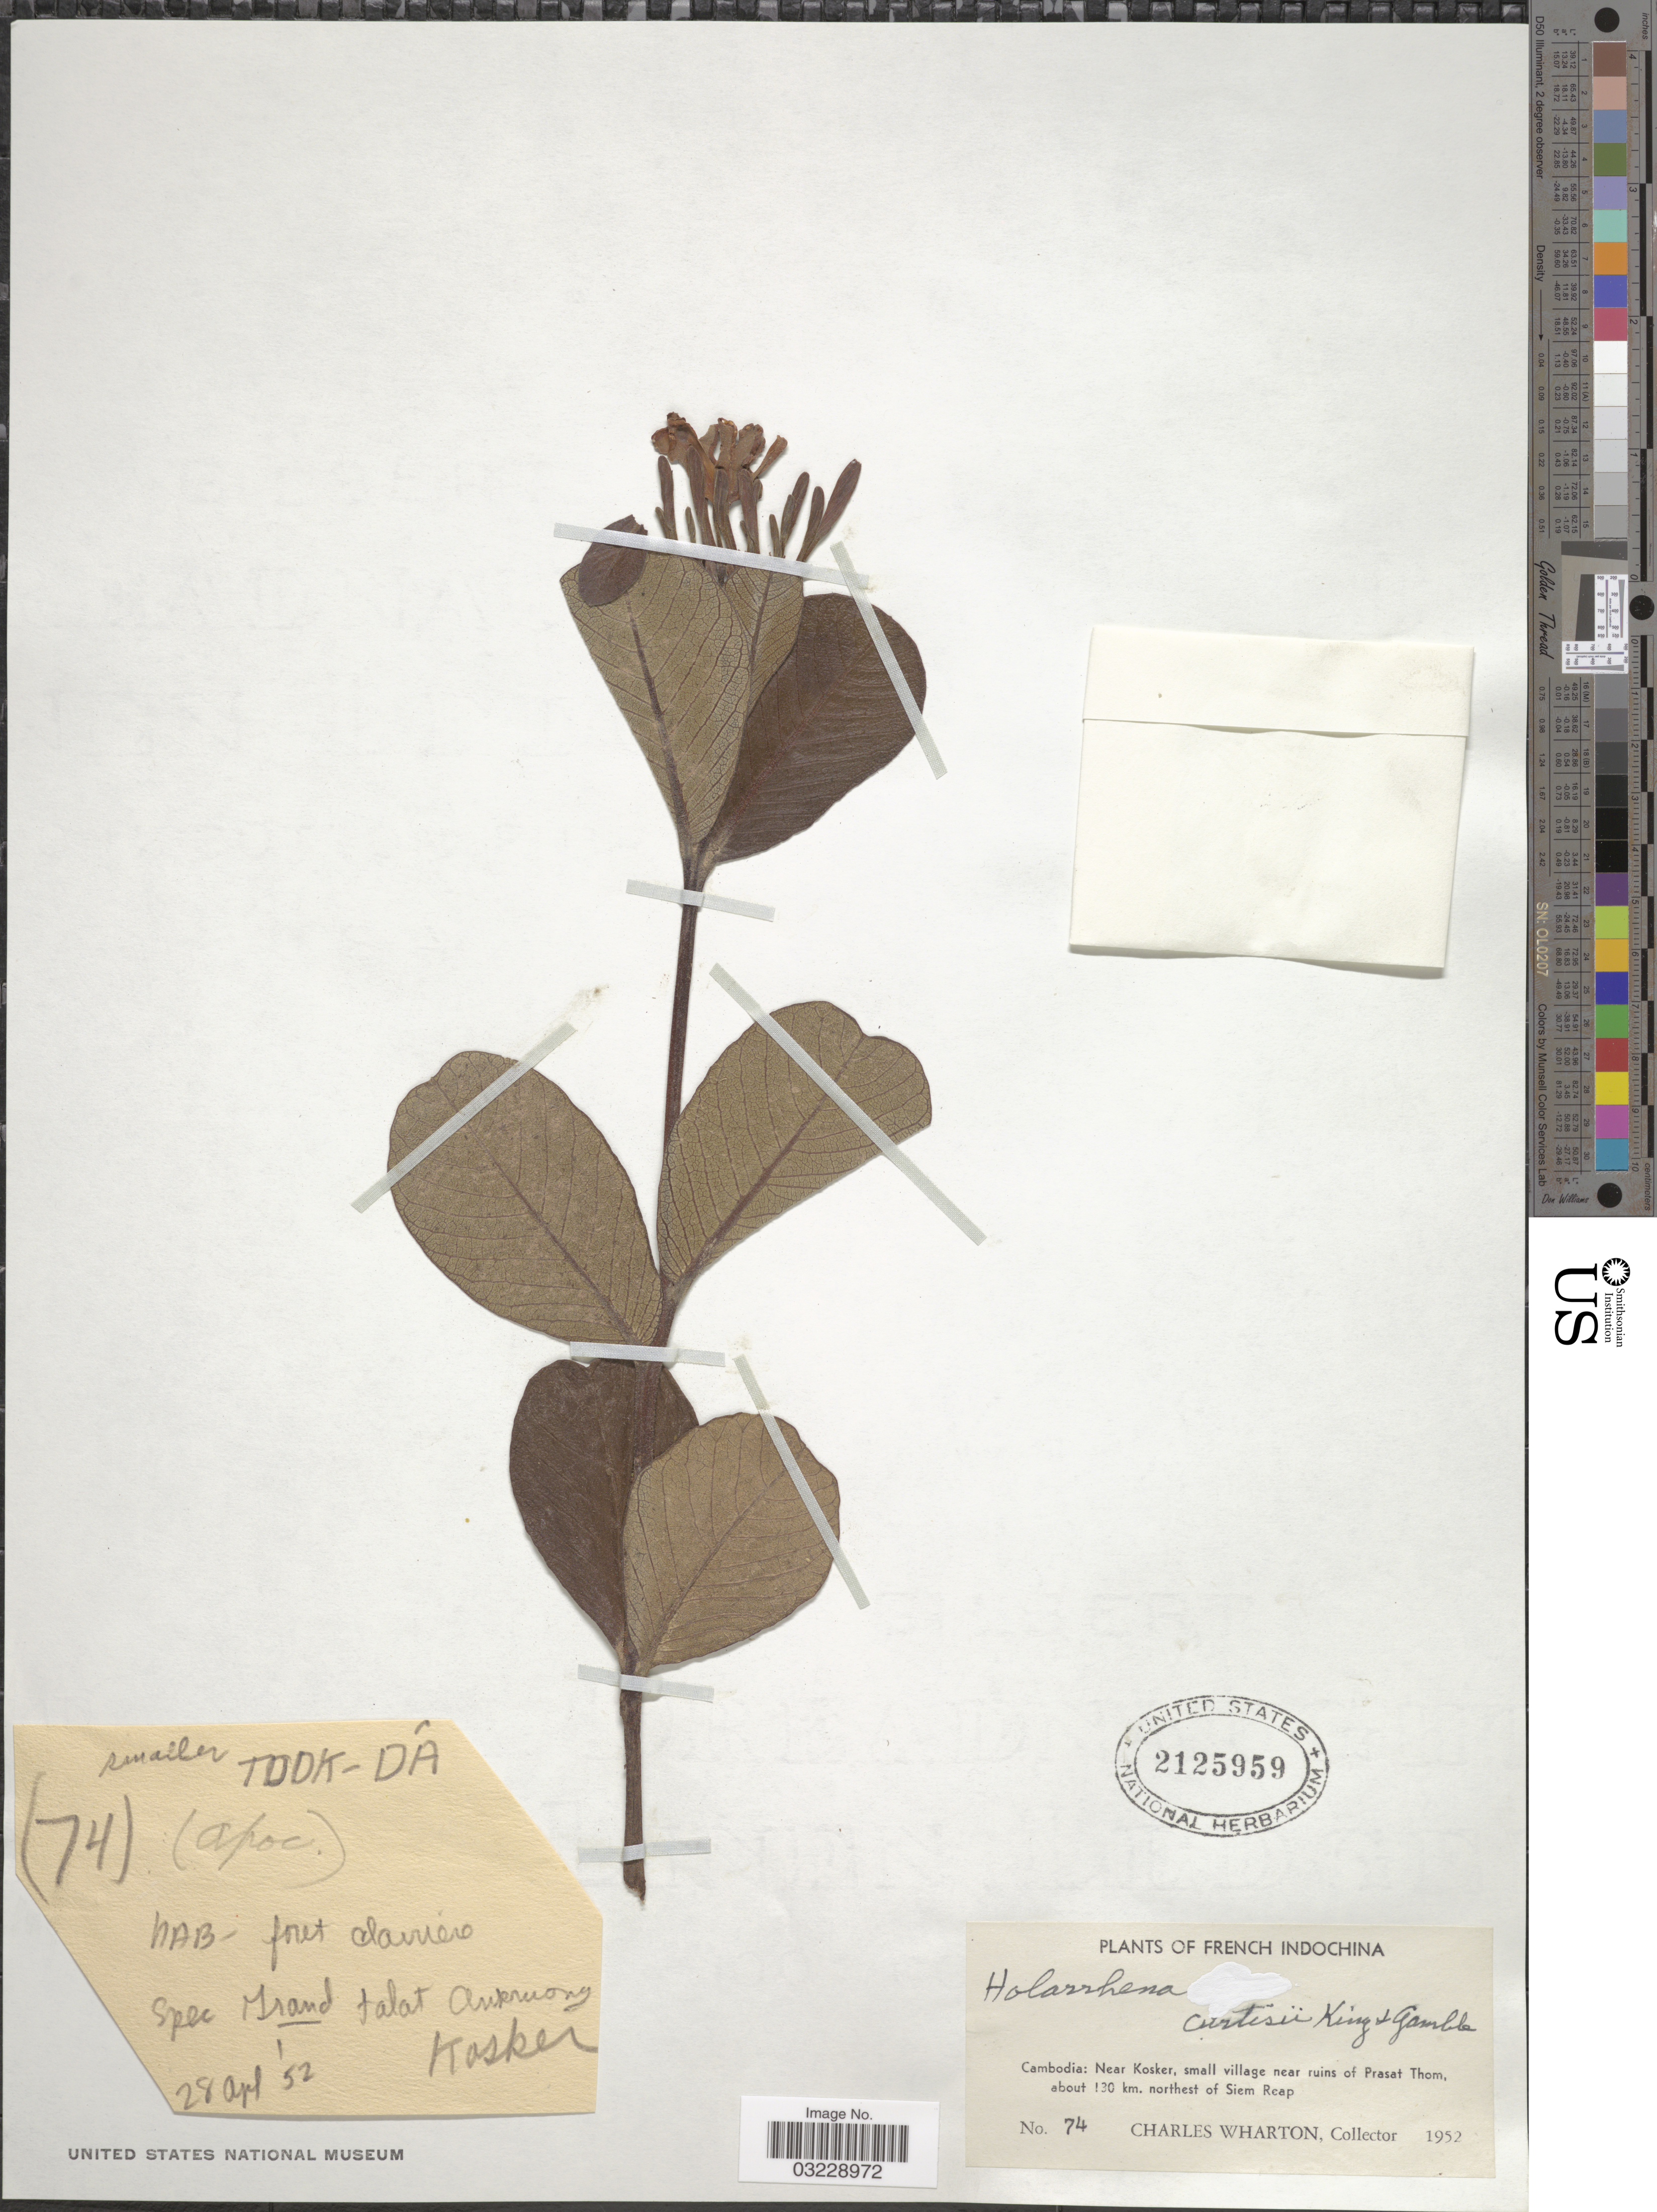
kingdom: Plantae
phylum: Tracheophyta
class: Magnoliopsida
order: Gentianales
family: Apocynaceae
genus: Holarrhena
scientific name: Holarrhena curtisii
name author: R.M. King & Gamble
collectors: C. Wharton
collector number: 74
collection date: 1952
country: Cambodia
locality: French Indochina. Near Kosker, small village near ruins of Prasat Thom, about 130 km. northest of Siem Reap.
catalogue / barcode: US 2125959